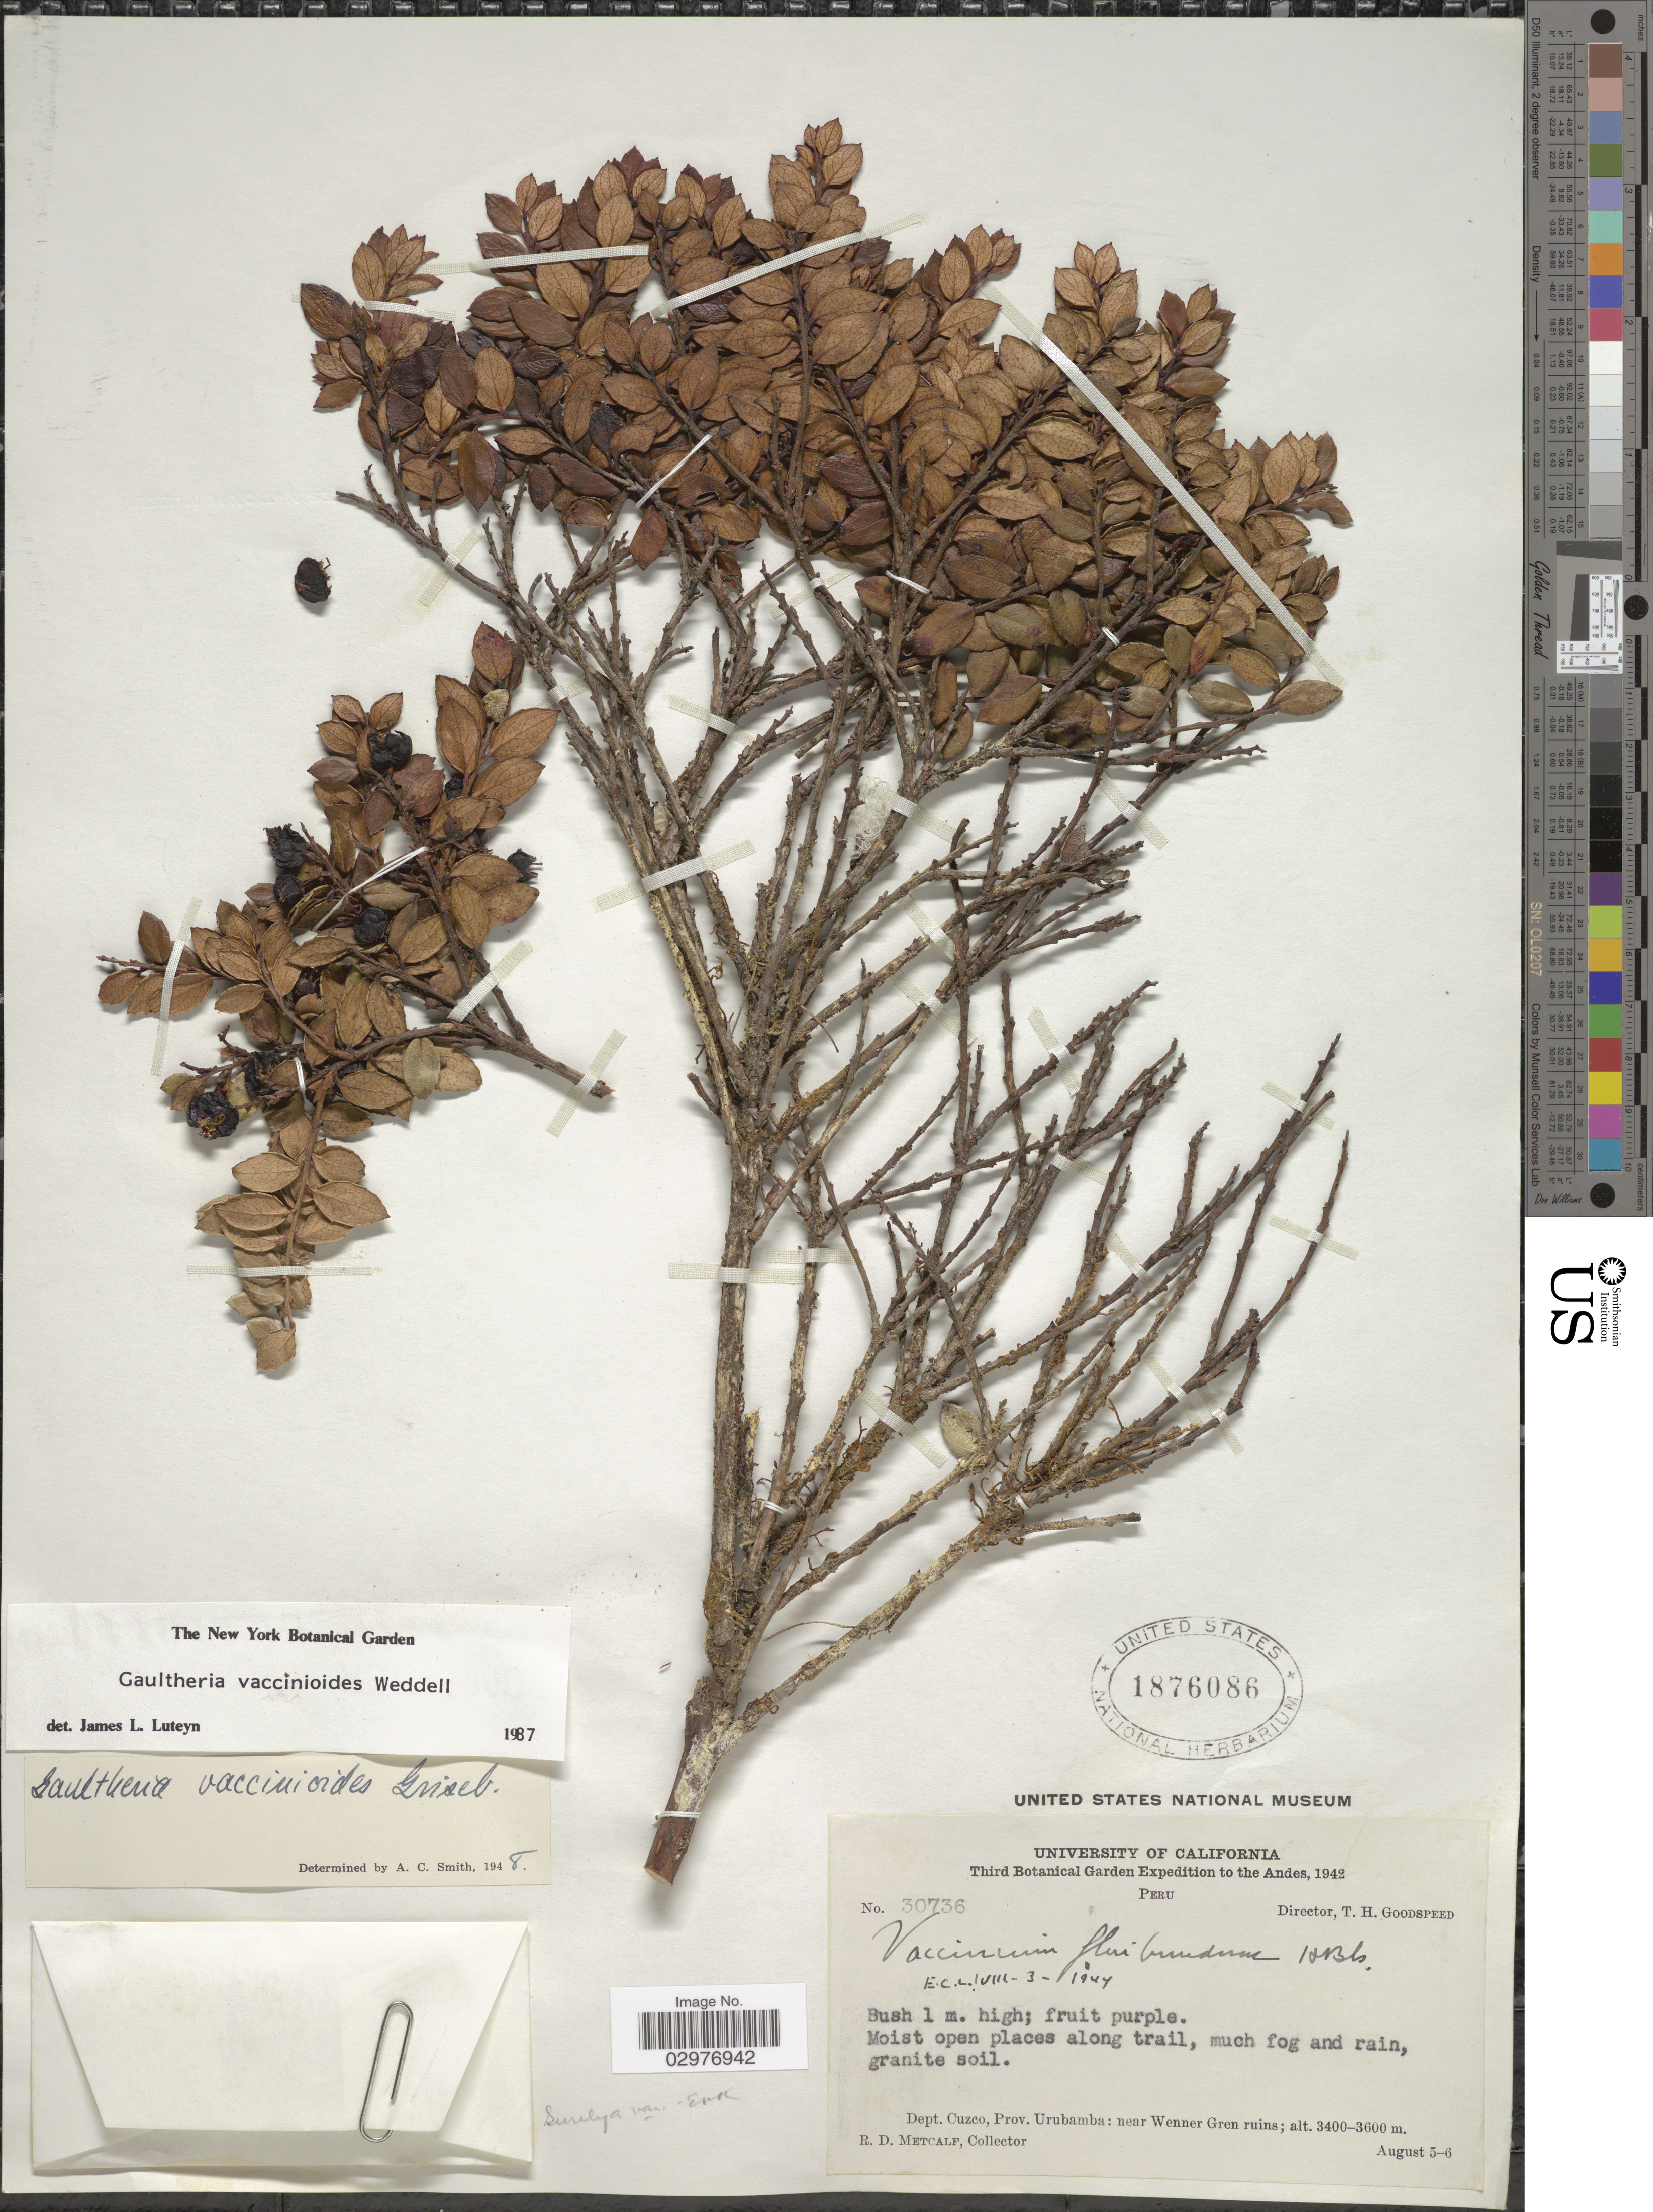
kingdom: Plantae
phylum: Tracheophyta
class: Magnoliopsida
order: Ericales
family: Ericaceae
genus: Gaultheria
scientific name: Gaultheria vaccinioides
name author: Wedd.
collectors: R. D. Metcalf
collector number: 30736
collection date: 1942-08-05/1942-08-06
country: Peru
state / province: Cusco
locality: The Andes. Dept. Cuzco, Prov. Urubamba: near Wenner Gren ruins.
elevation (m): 3400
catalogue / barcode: US 1876086